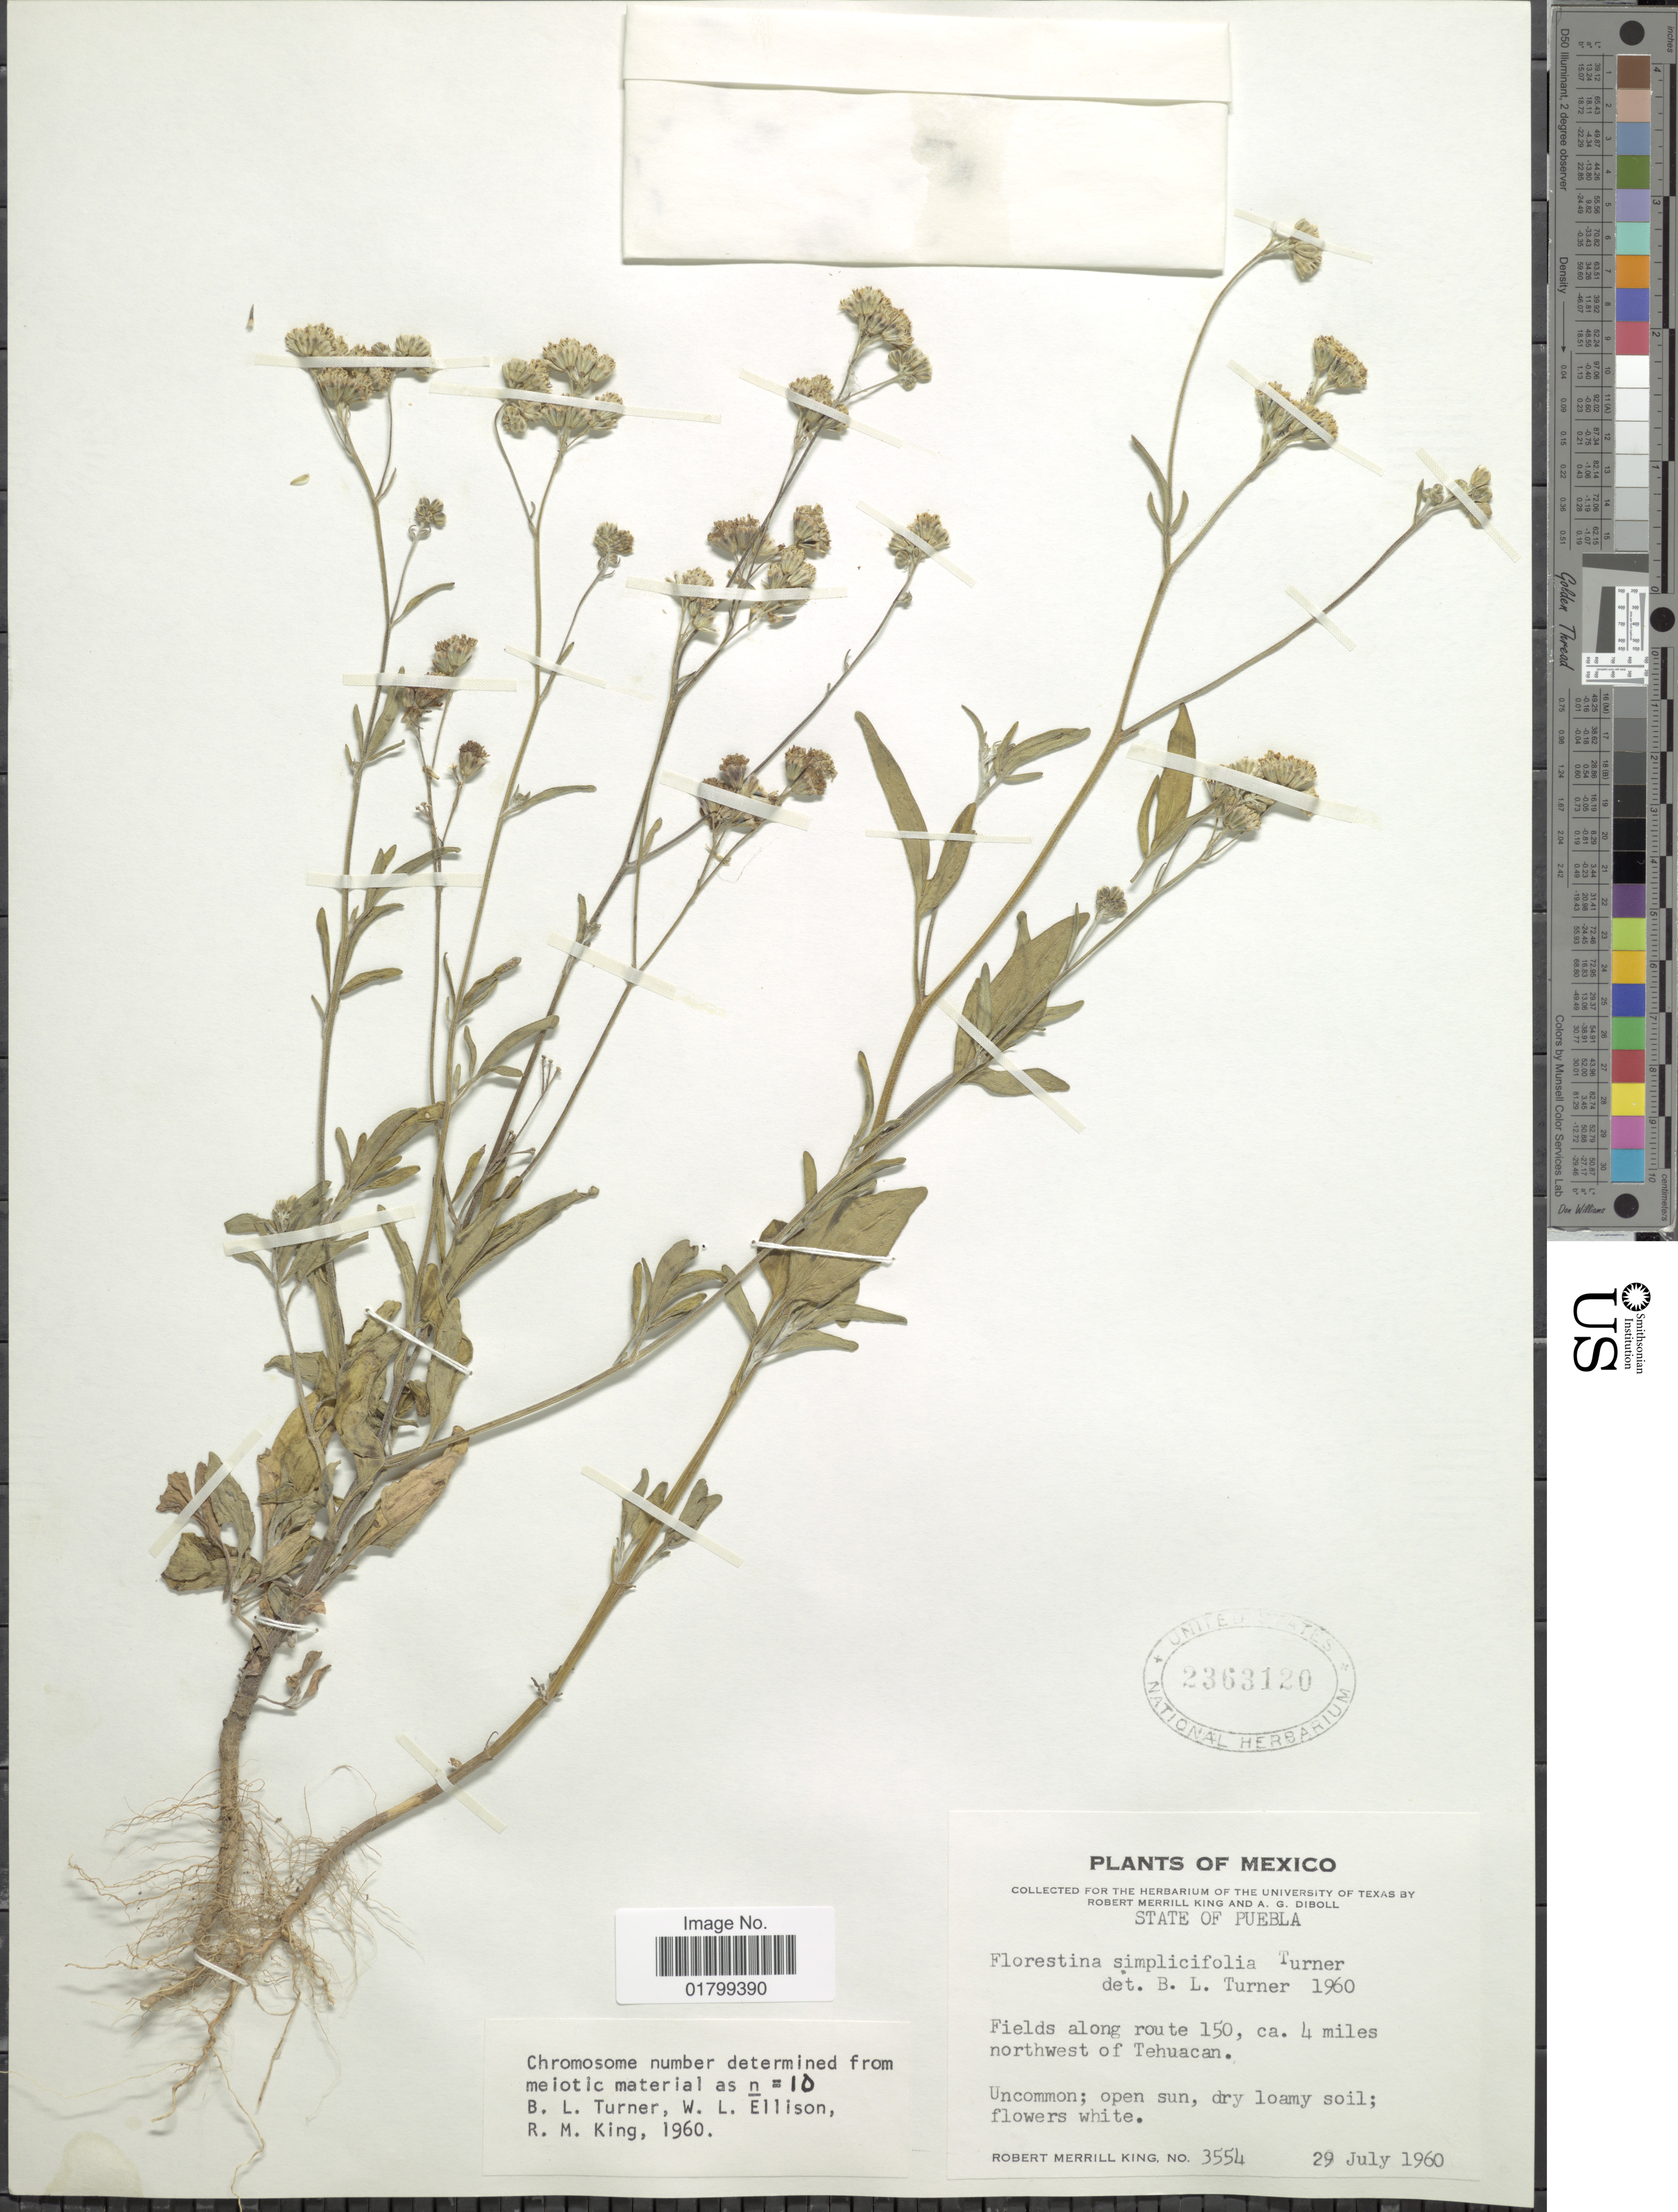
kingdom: Plantae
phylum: Tracheophyta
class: Magnoliopsida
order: Asterales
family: Asteraceae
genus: Florestina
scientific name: Florestina simplicifolia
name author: B.L. Turner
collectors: R. M. King & A. Diboll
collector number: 3554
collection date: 1960-07-29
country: Mexico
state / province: Puebla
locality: Fields along route 150, ca. 4 miles northwest of Tehuacan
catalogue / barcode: US 2363120